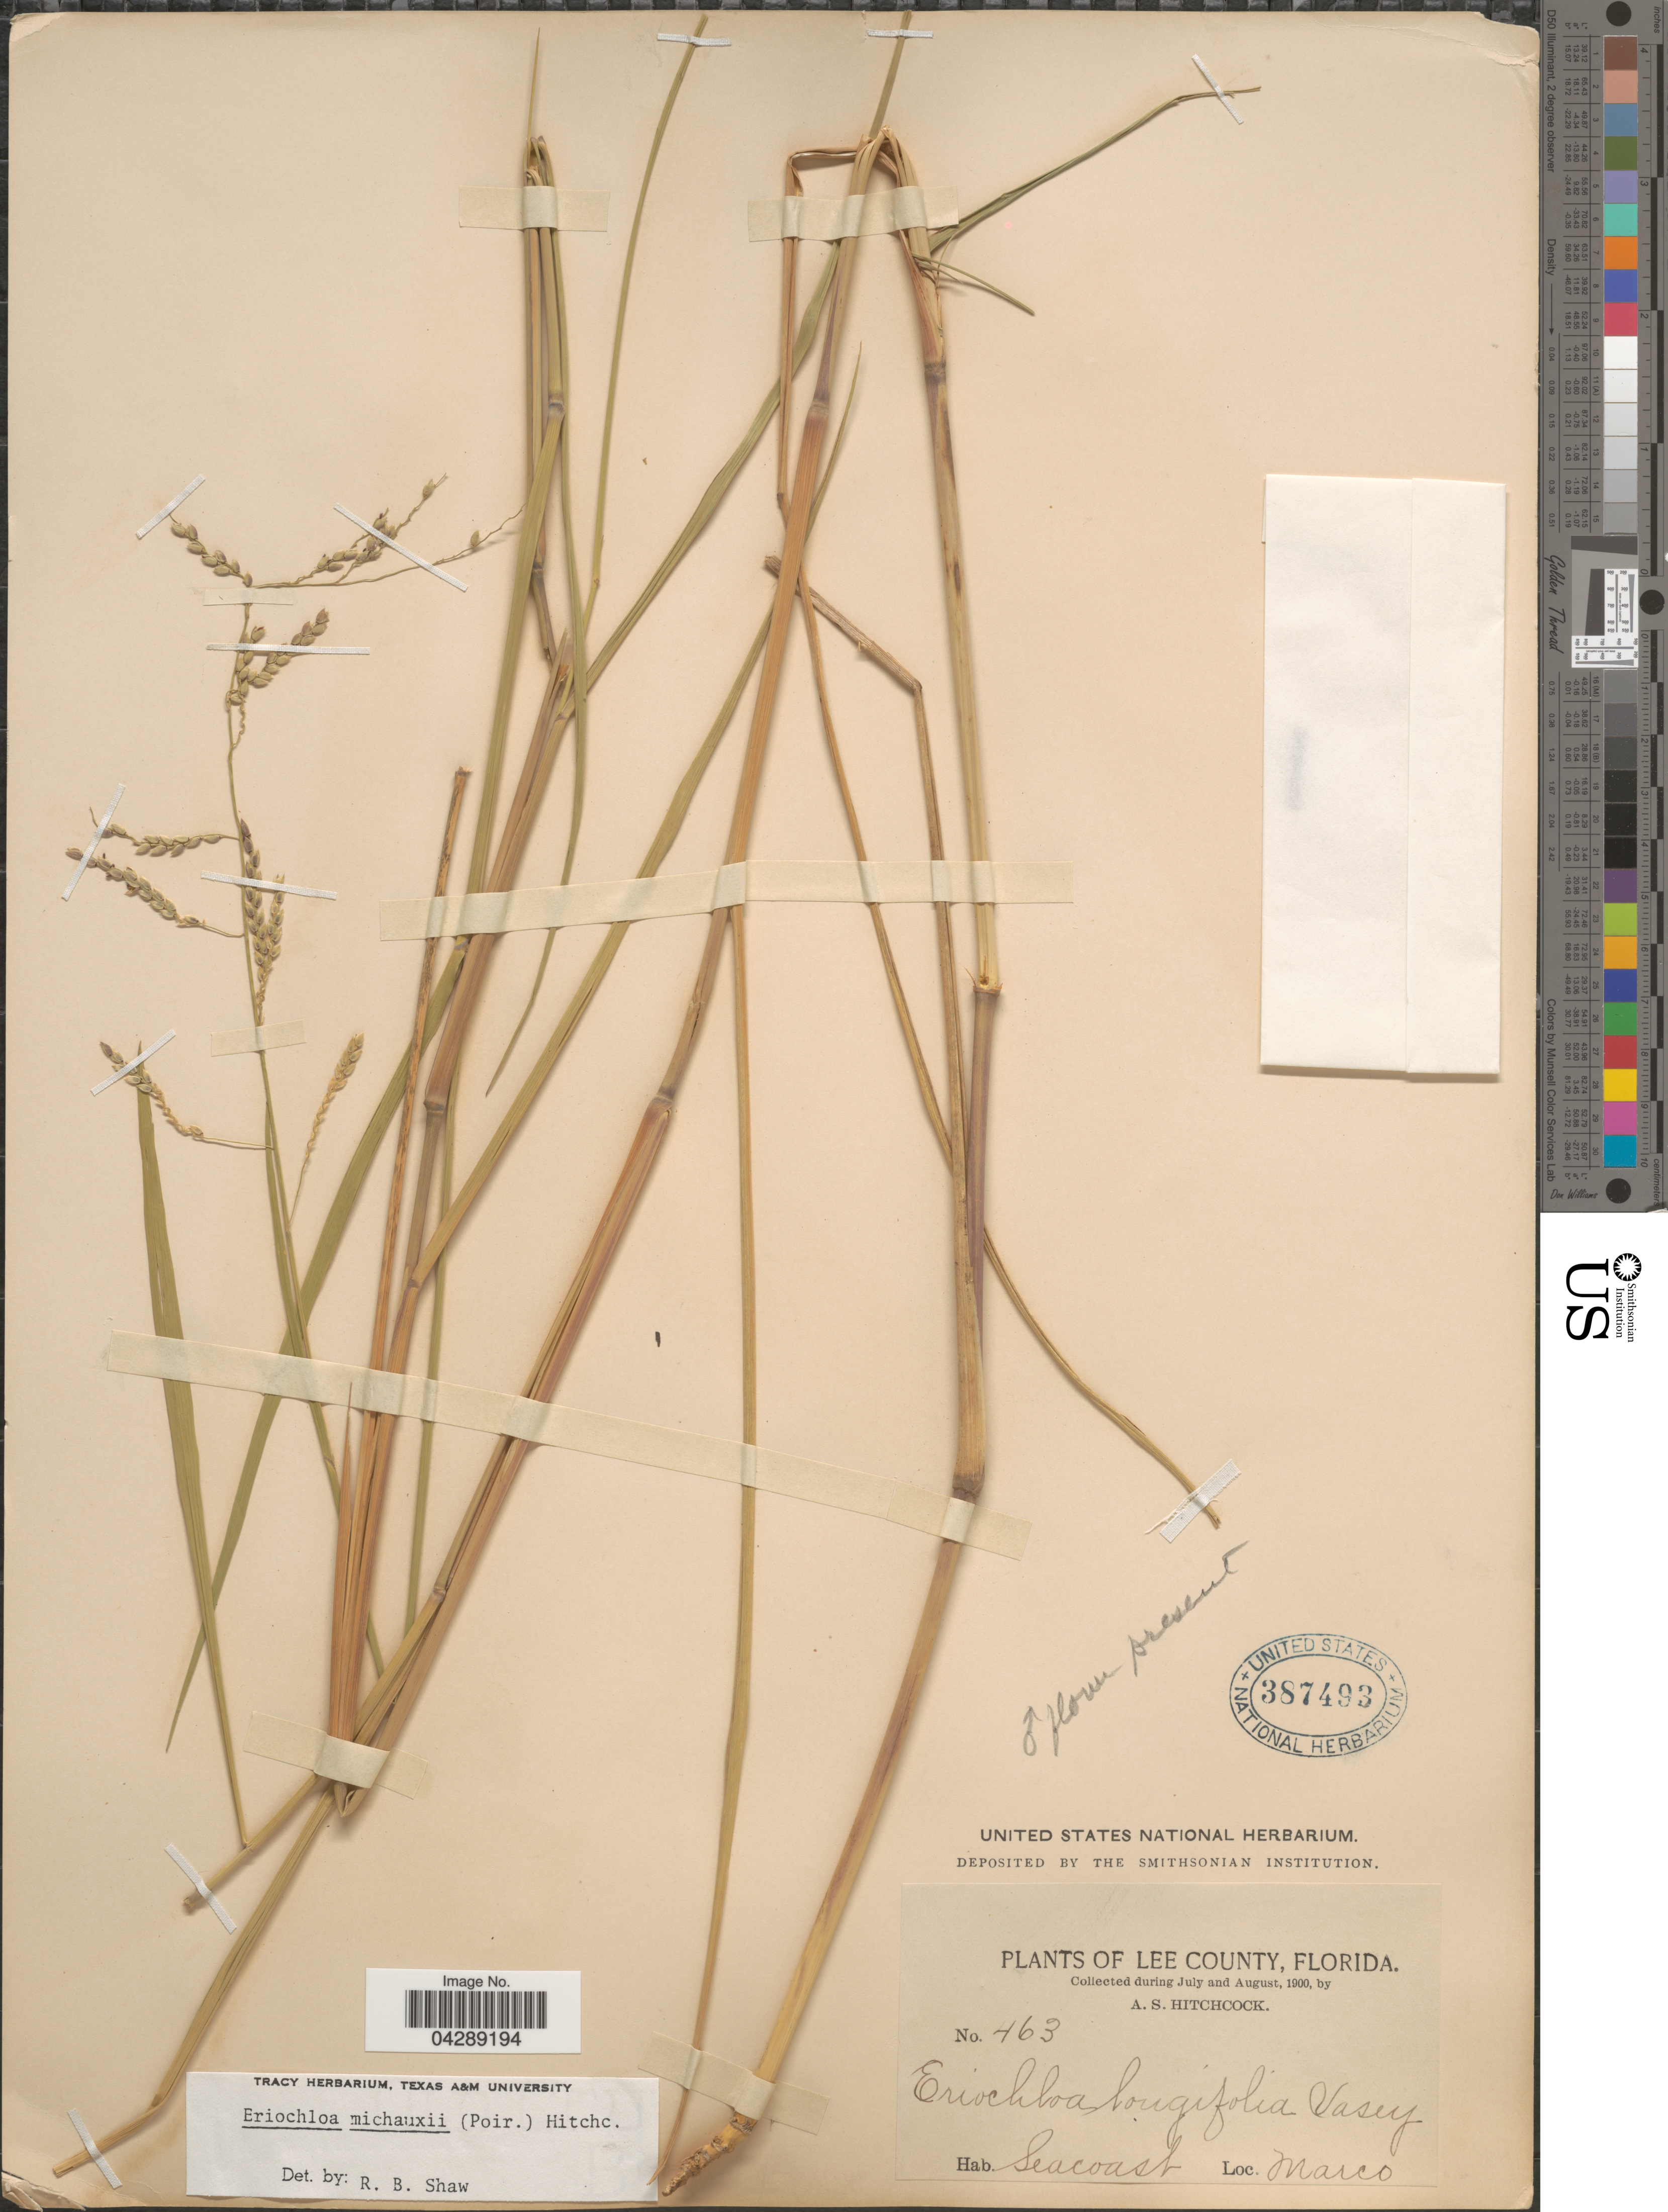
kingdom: Plantae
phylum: Tracheophyta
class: Liliopsida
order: Poales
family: Poaceae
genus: Eriochloa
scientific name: Eriochloa michauxii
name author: (Poir.) Hitchc.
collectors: A. S. Hitchcock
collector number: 463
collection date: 1900-07/1900-08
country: United States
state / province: Florida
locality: Lee County. Seacoast. Marco.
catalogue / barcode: US 387493